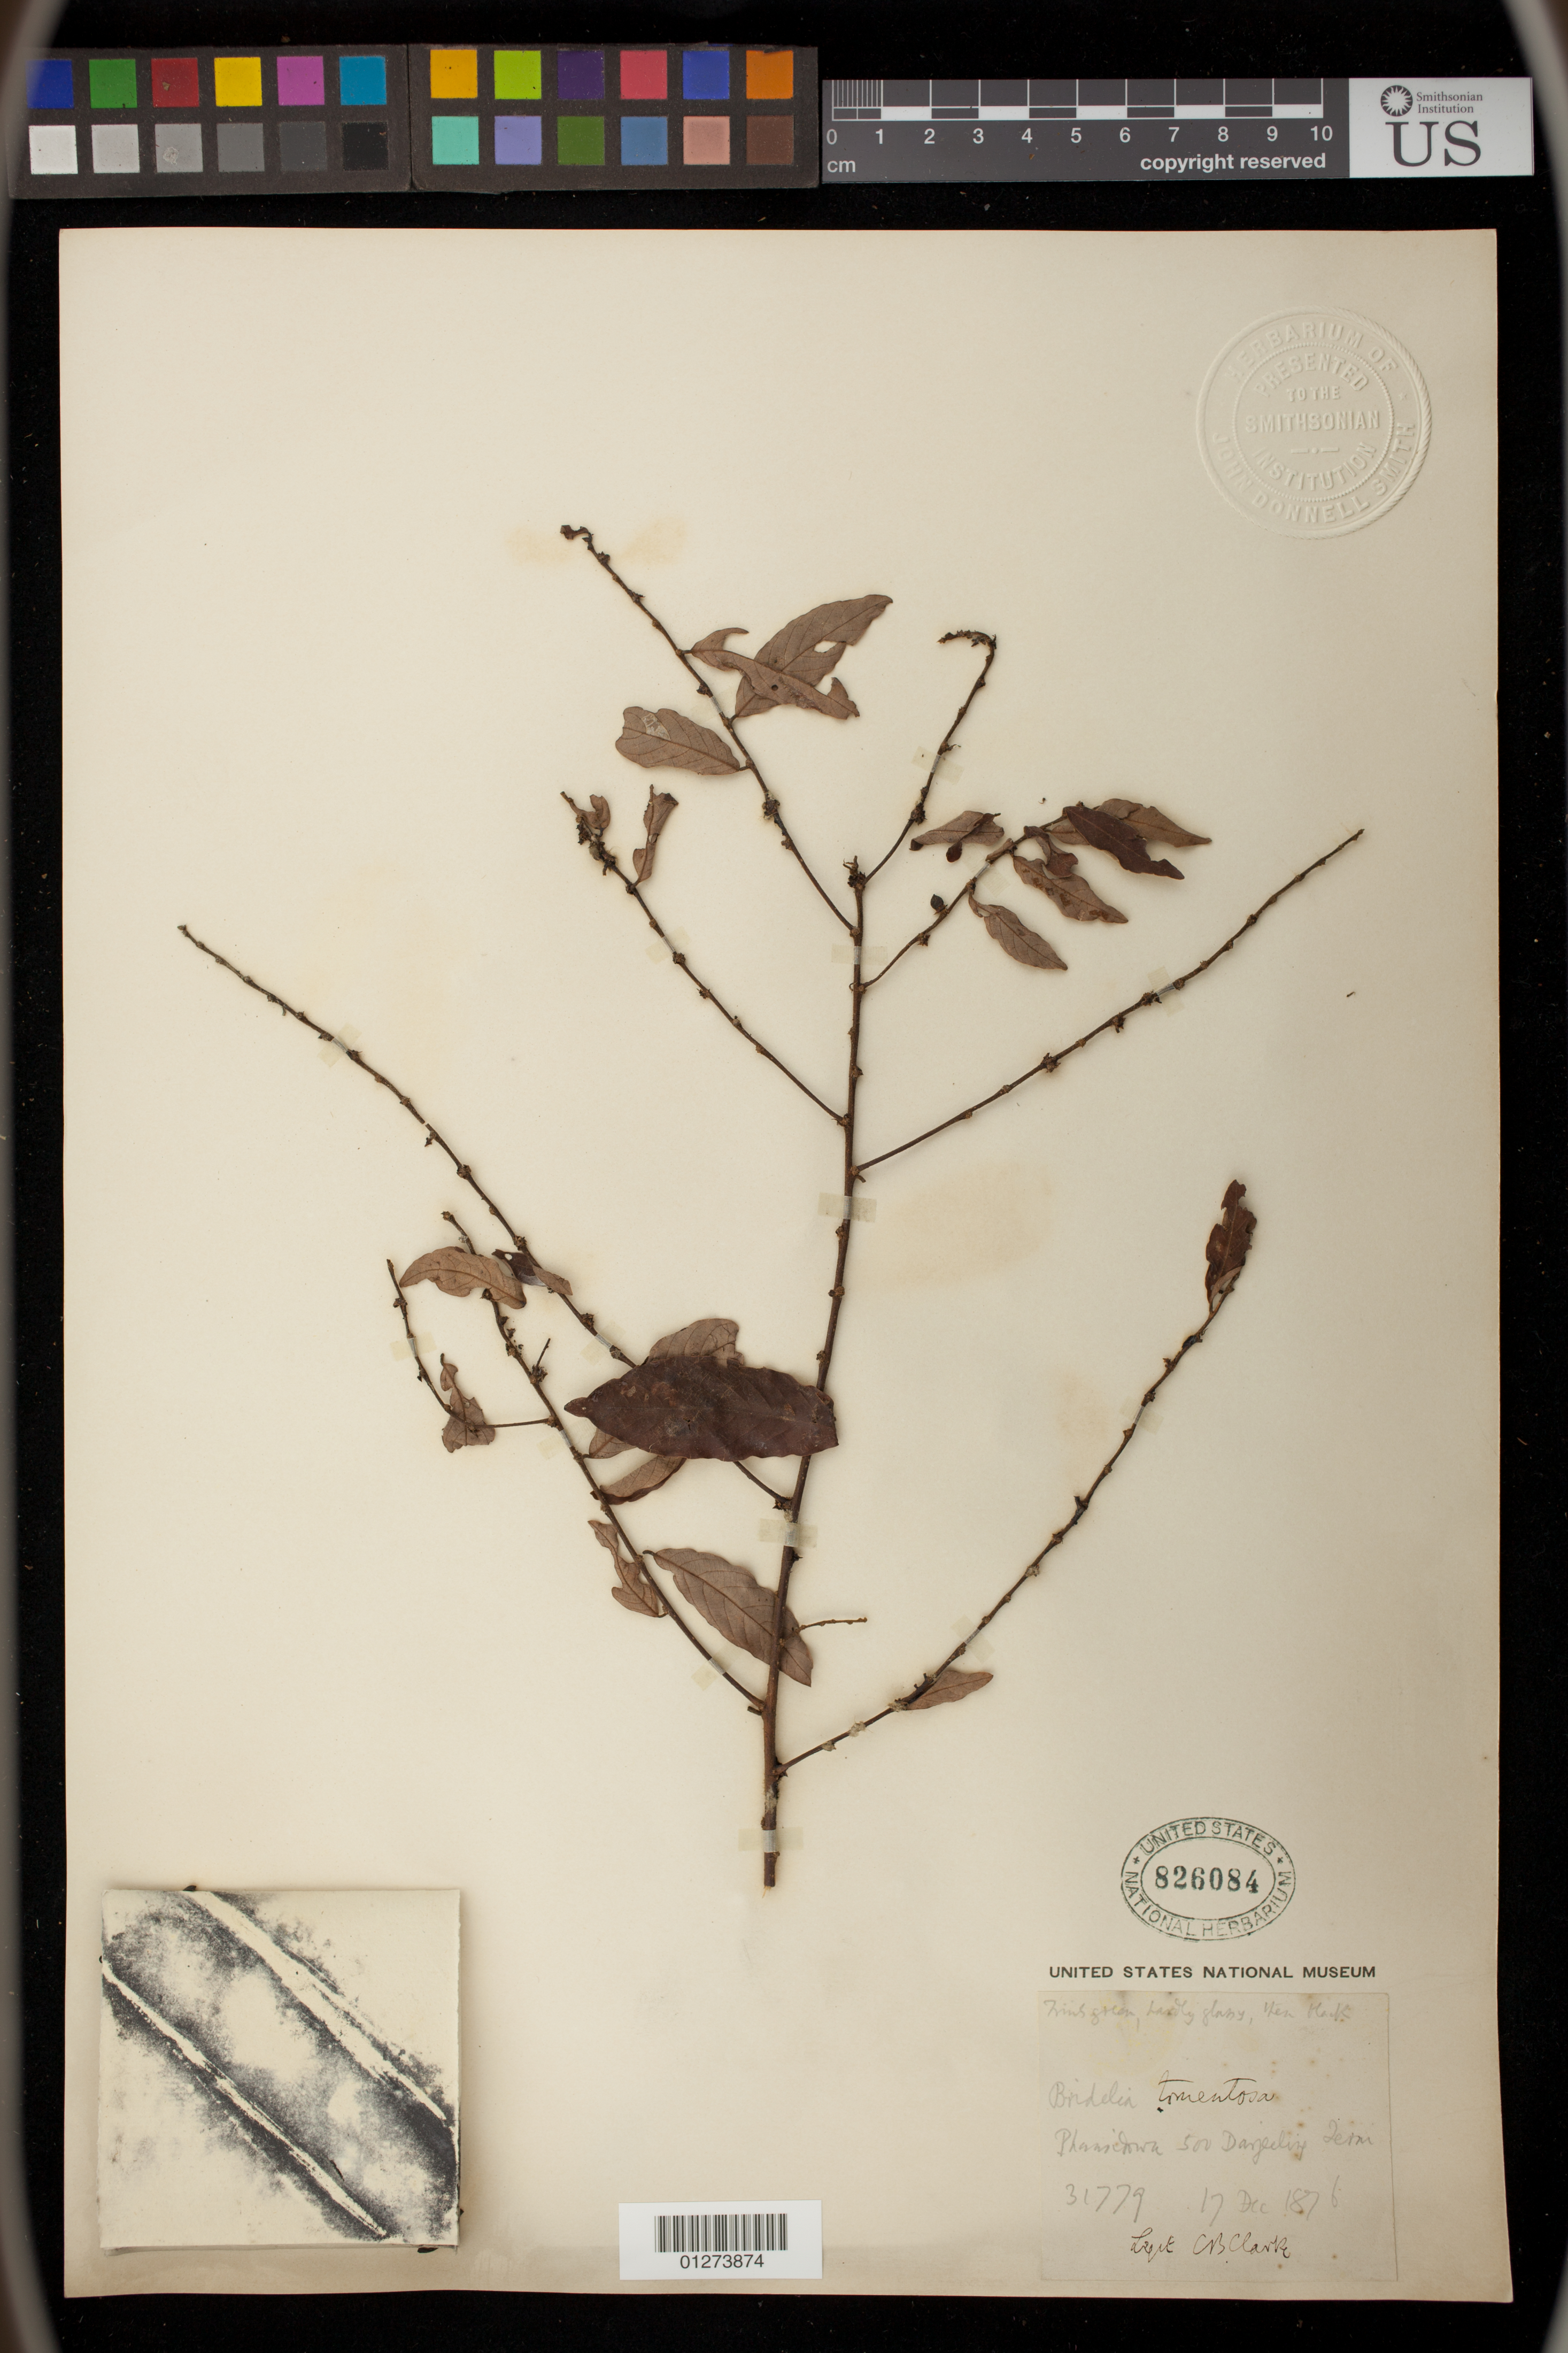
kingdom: Plantae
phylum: Tracheophyta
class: Magnoliopsida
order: Malpighiales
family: Phyllanthaceae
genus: Bridelia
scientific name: Bridelia tomentosa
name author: Blume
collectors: C. B. Clarke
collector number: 31779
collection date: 1876-12-17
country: India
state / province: West Bengal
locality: Phasetown (sp.?), S.W. Darjeeling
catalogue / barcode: US 826084